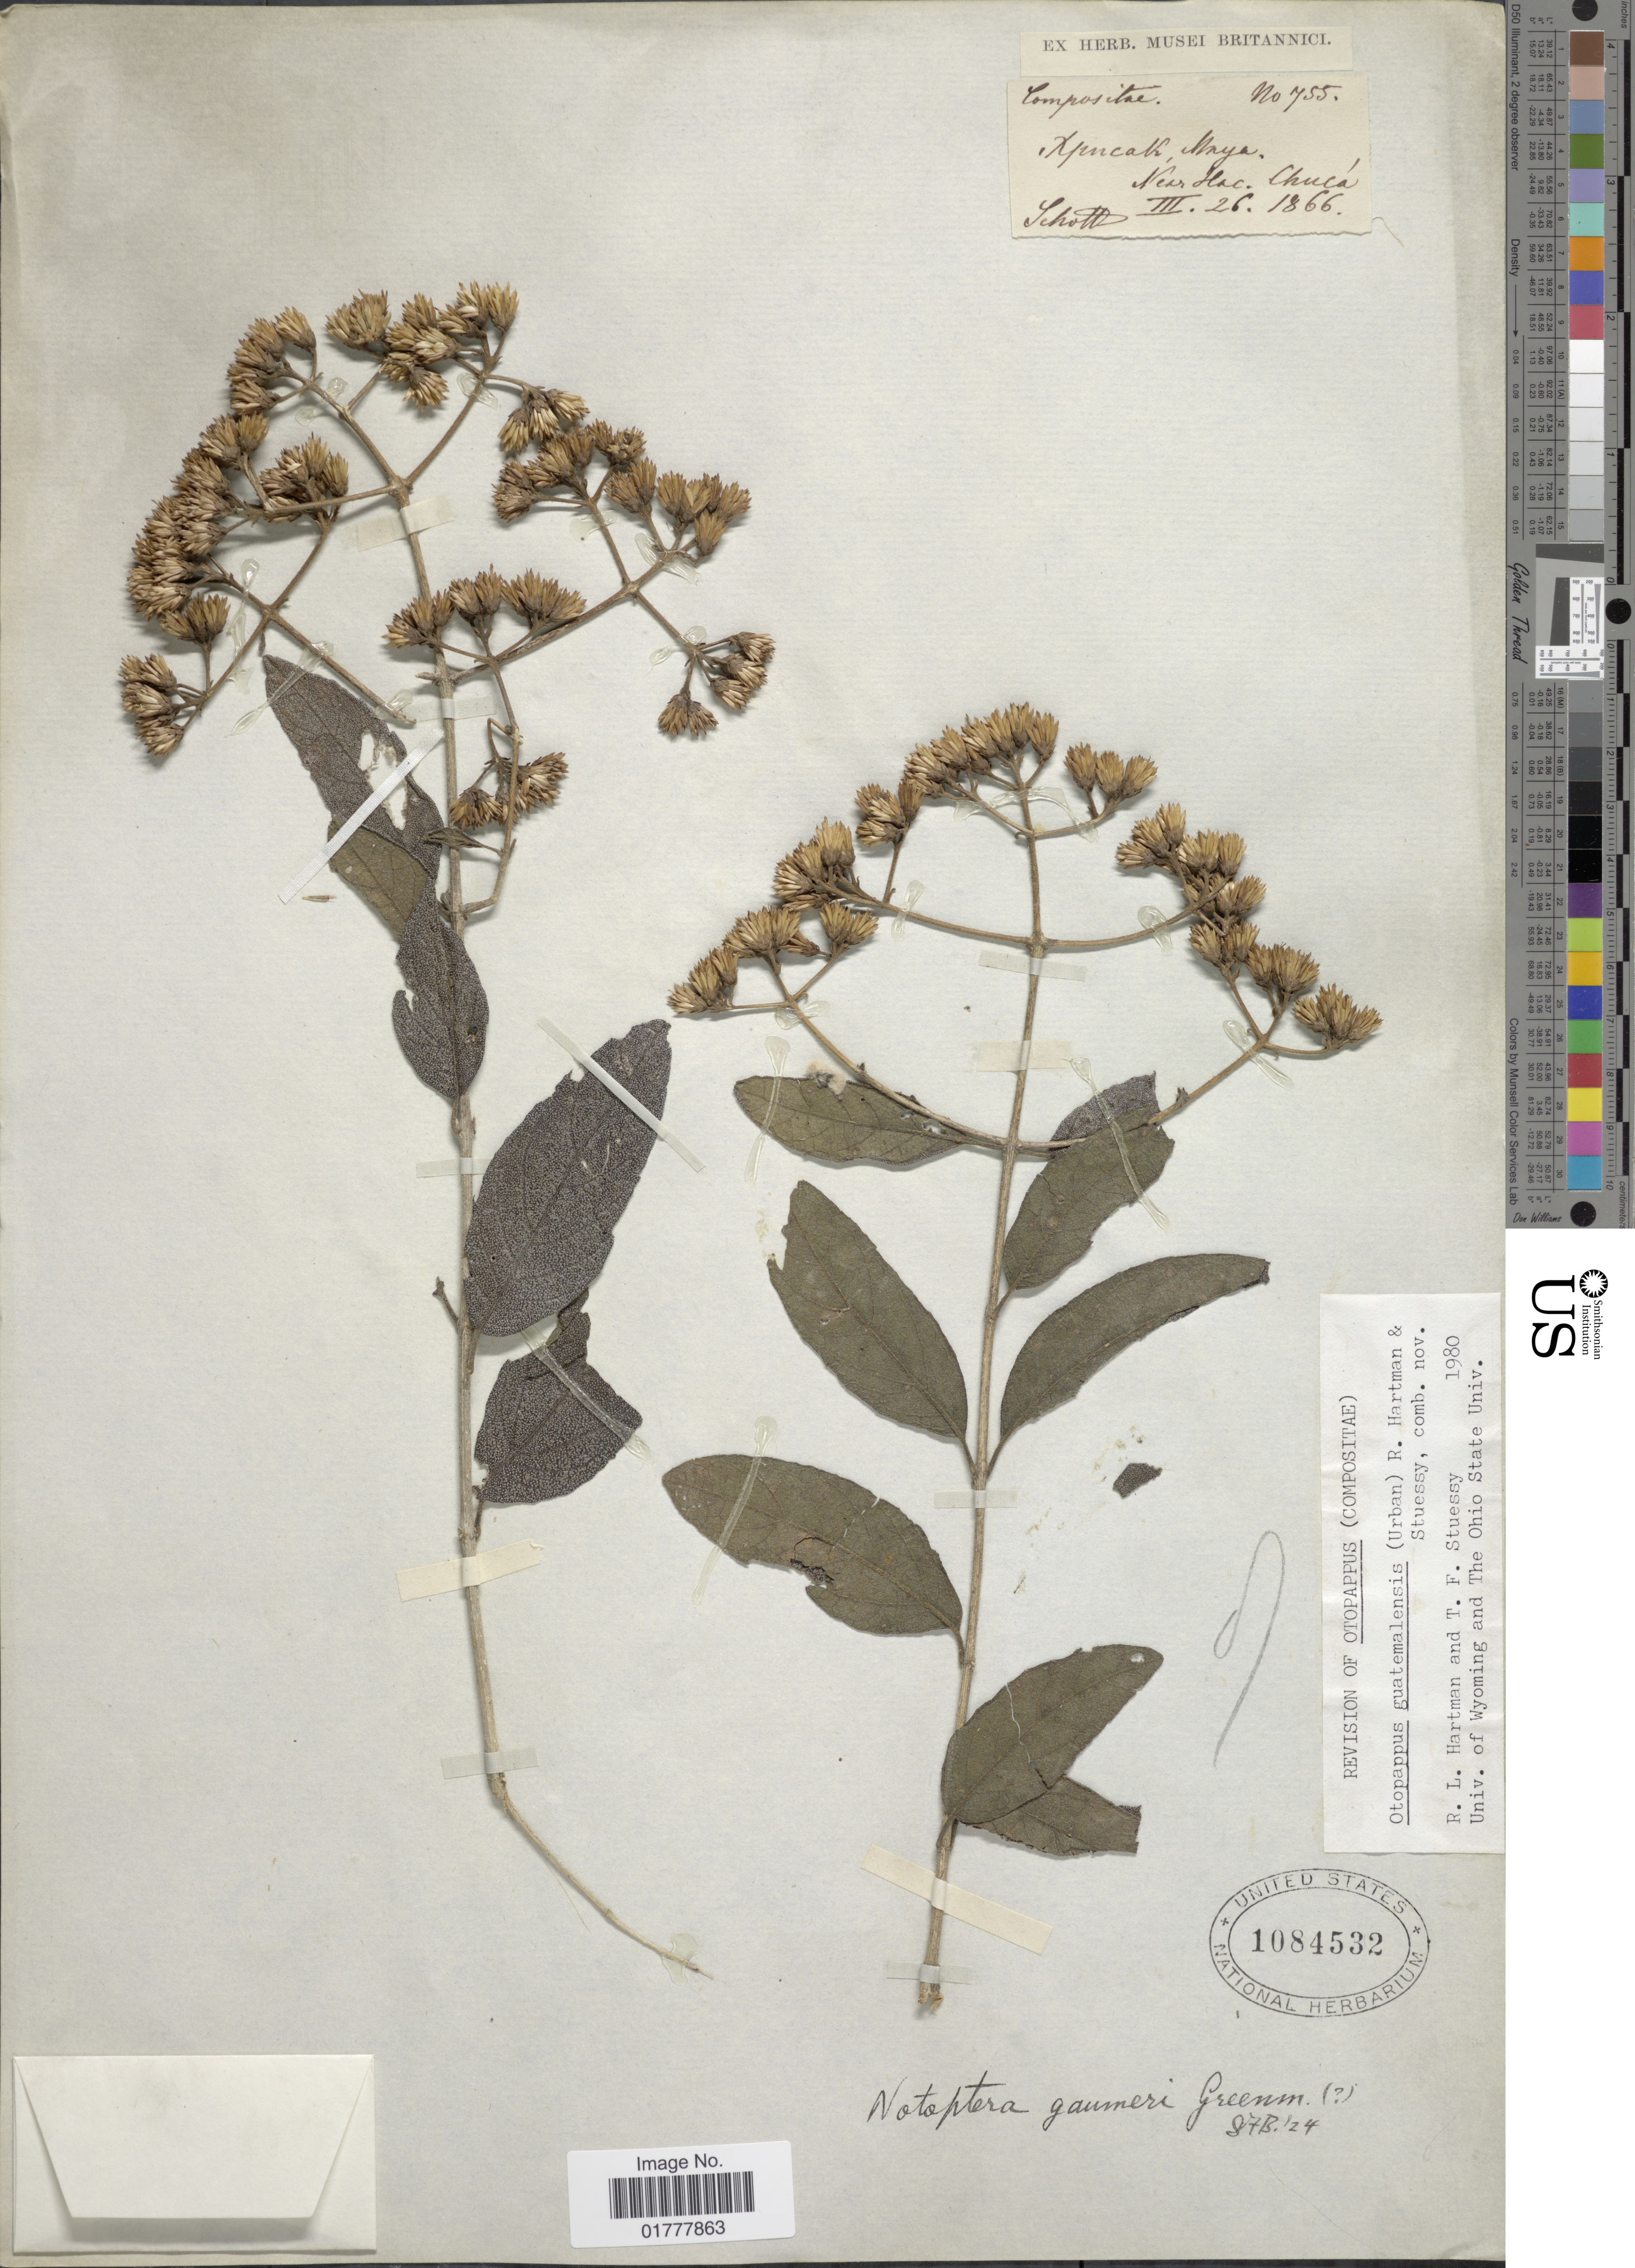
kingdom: Plantae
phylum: Tracheophyta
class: Magnoliopsida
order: Asterales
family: Asteraceae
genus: Otopappus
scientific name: Otopappus guatemalensis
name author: (Urb.) R.L. Hartm. & Steussy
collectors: Schott, --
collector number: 755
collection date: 1866-03-26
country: Mexico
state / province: Quintana Roo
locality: Near Hac. Chuca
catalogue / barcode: US 1084532